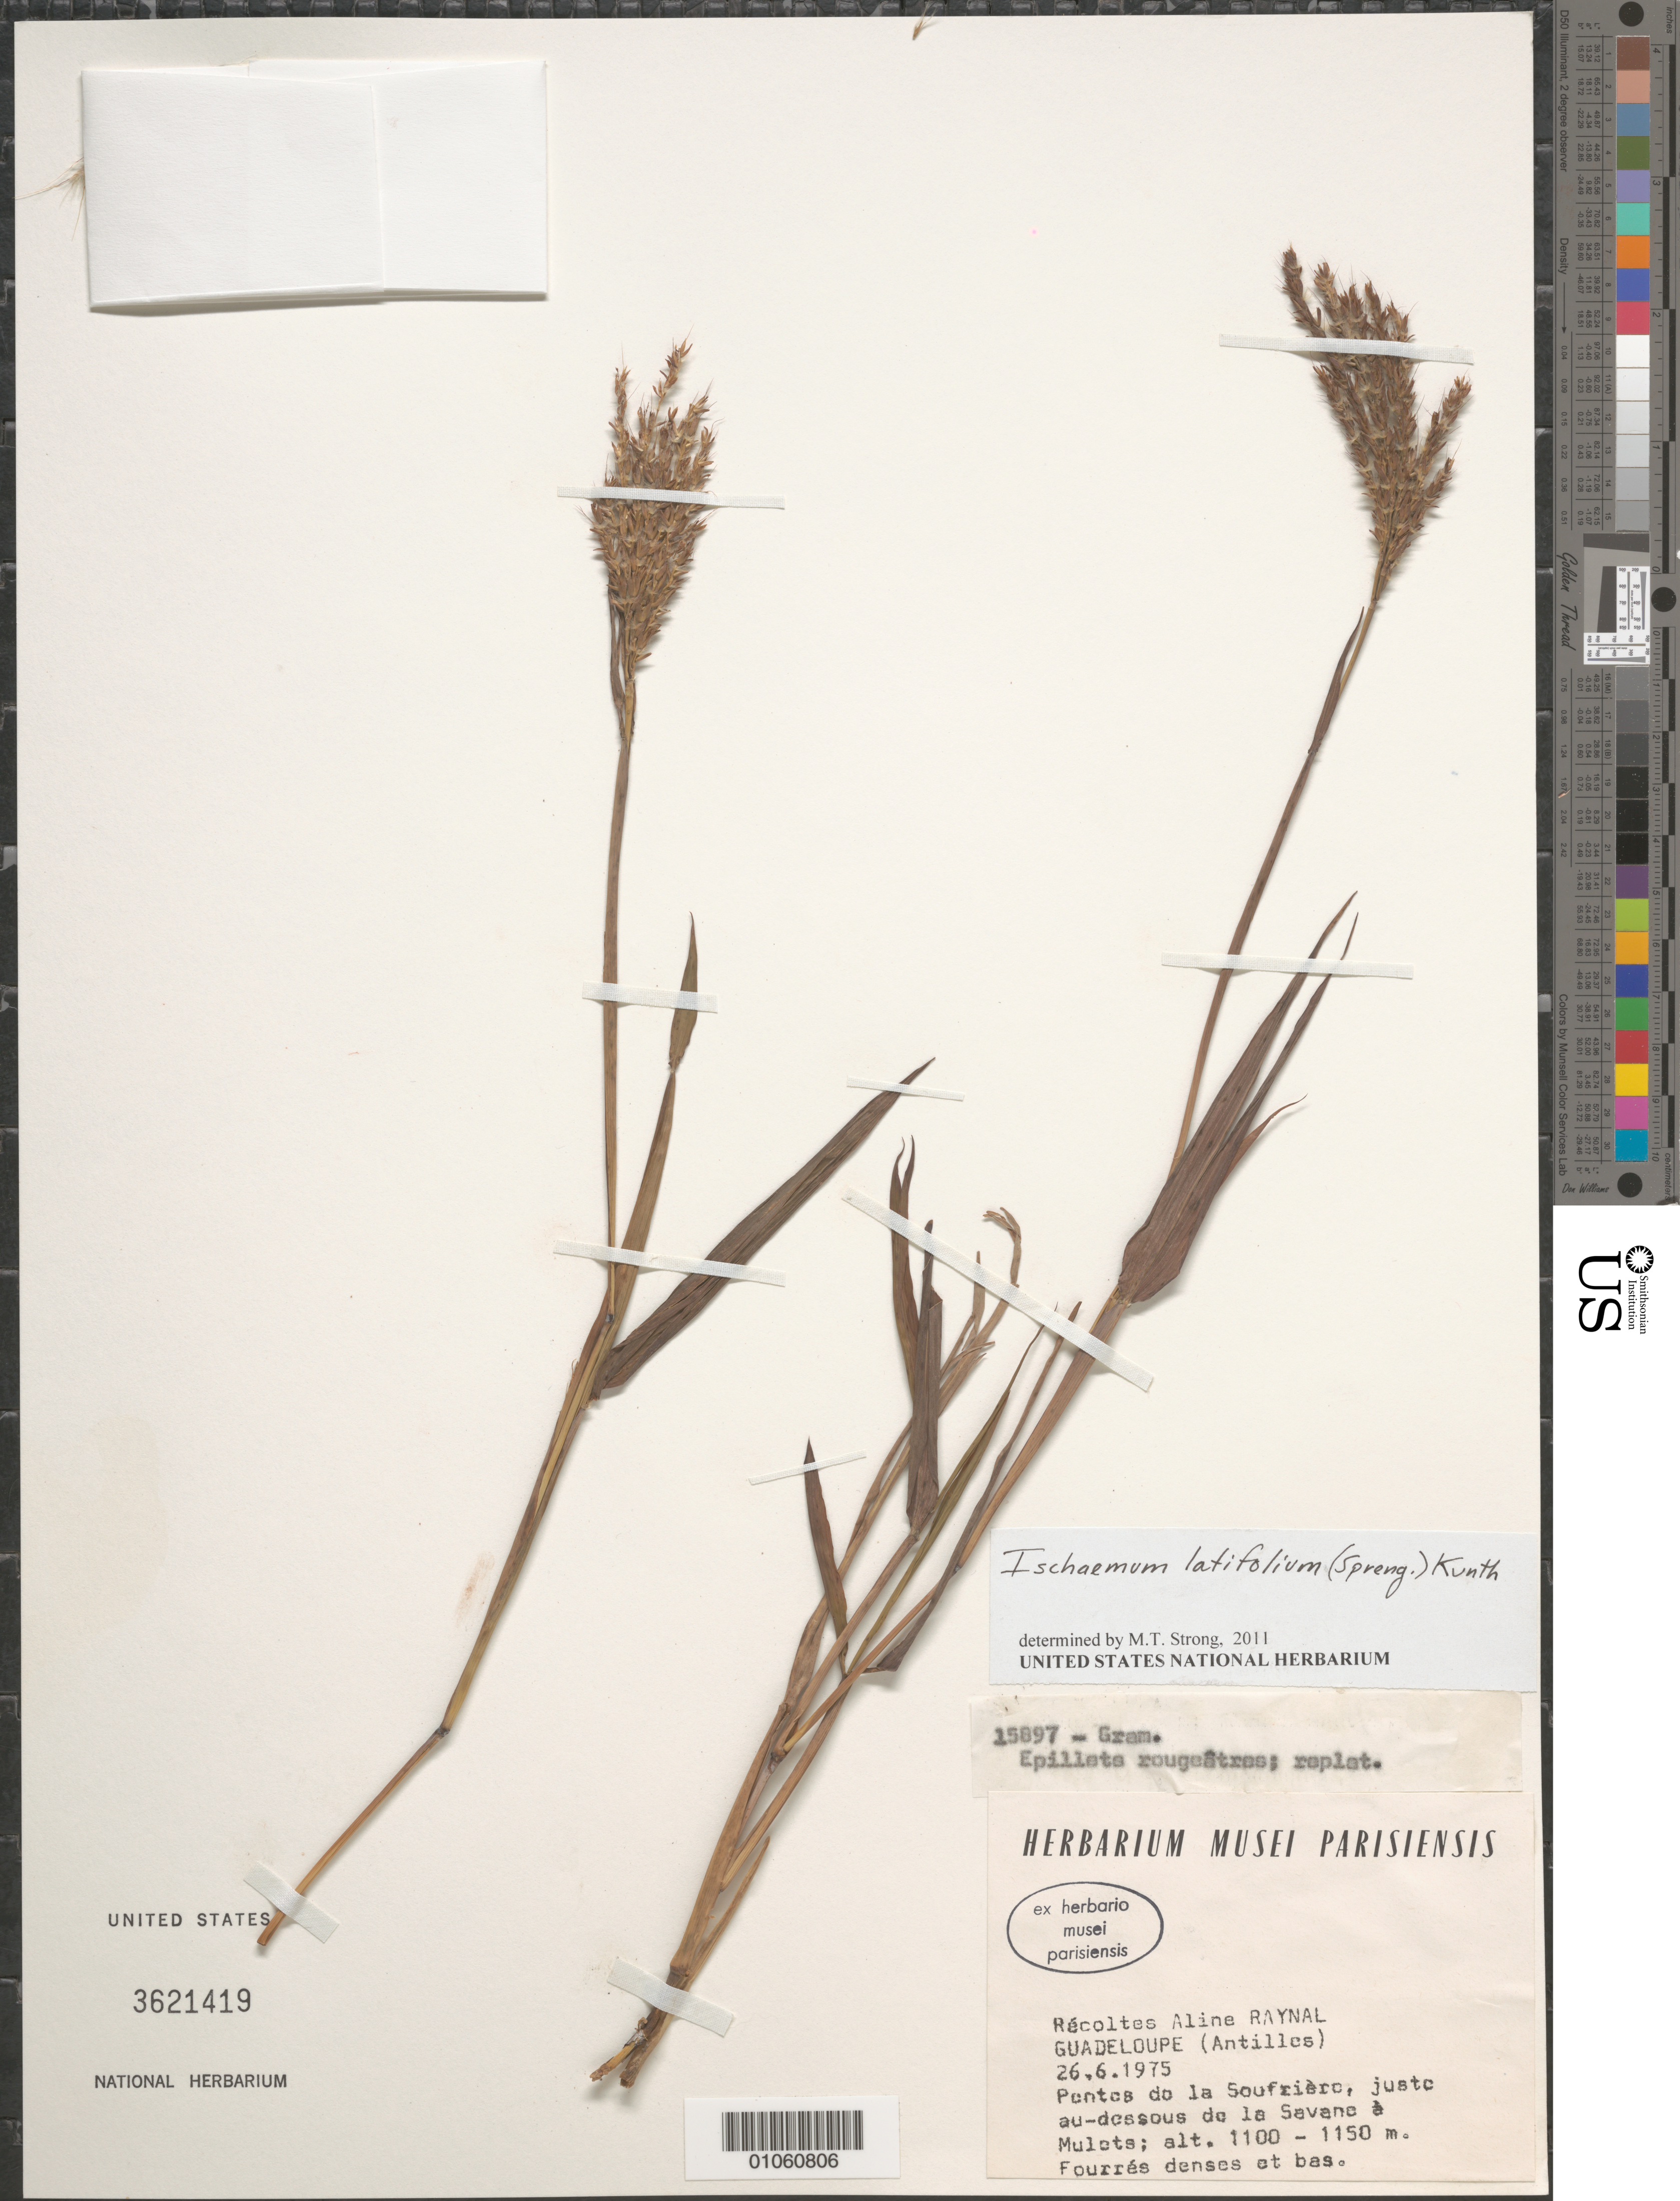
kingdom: Plantae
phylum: Tracheophyta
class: Liliopsida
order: Poales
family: Poaceae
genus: Ischaemum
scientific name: Ischaemum latifolium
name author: (Spreng.) Kunth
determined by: Strong, M. T., (US), Smithsonian Institution - National Museum of Natural History (UNITED STATES)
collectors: A. M. Raynal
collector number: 15897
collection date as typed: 26 Jun 1975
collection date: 1975-06-26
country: Guadeloupe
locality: Pentes do la Soufrière, juste au-dessous de la Savane à Mulets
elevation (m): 1100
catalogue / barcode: US 3621419